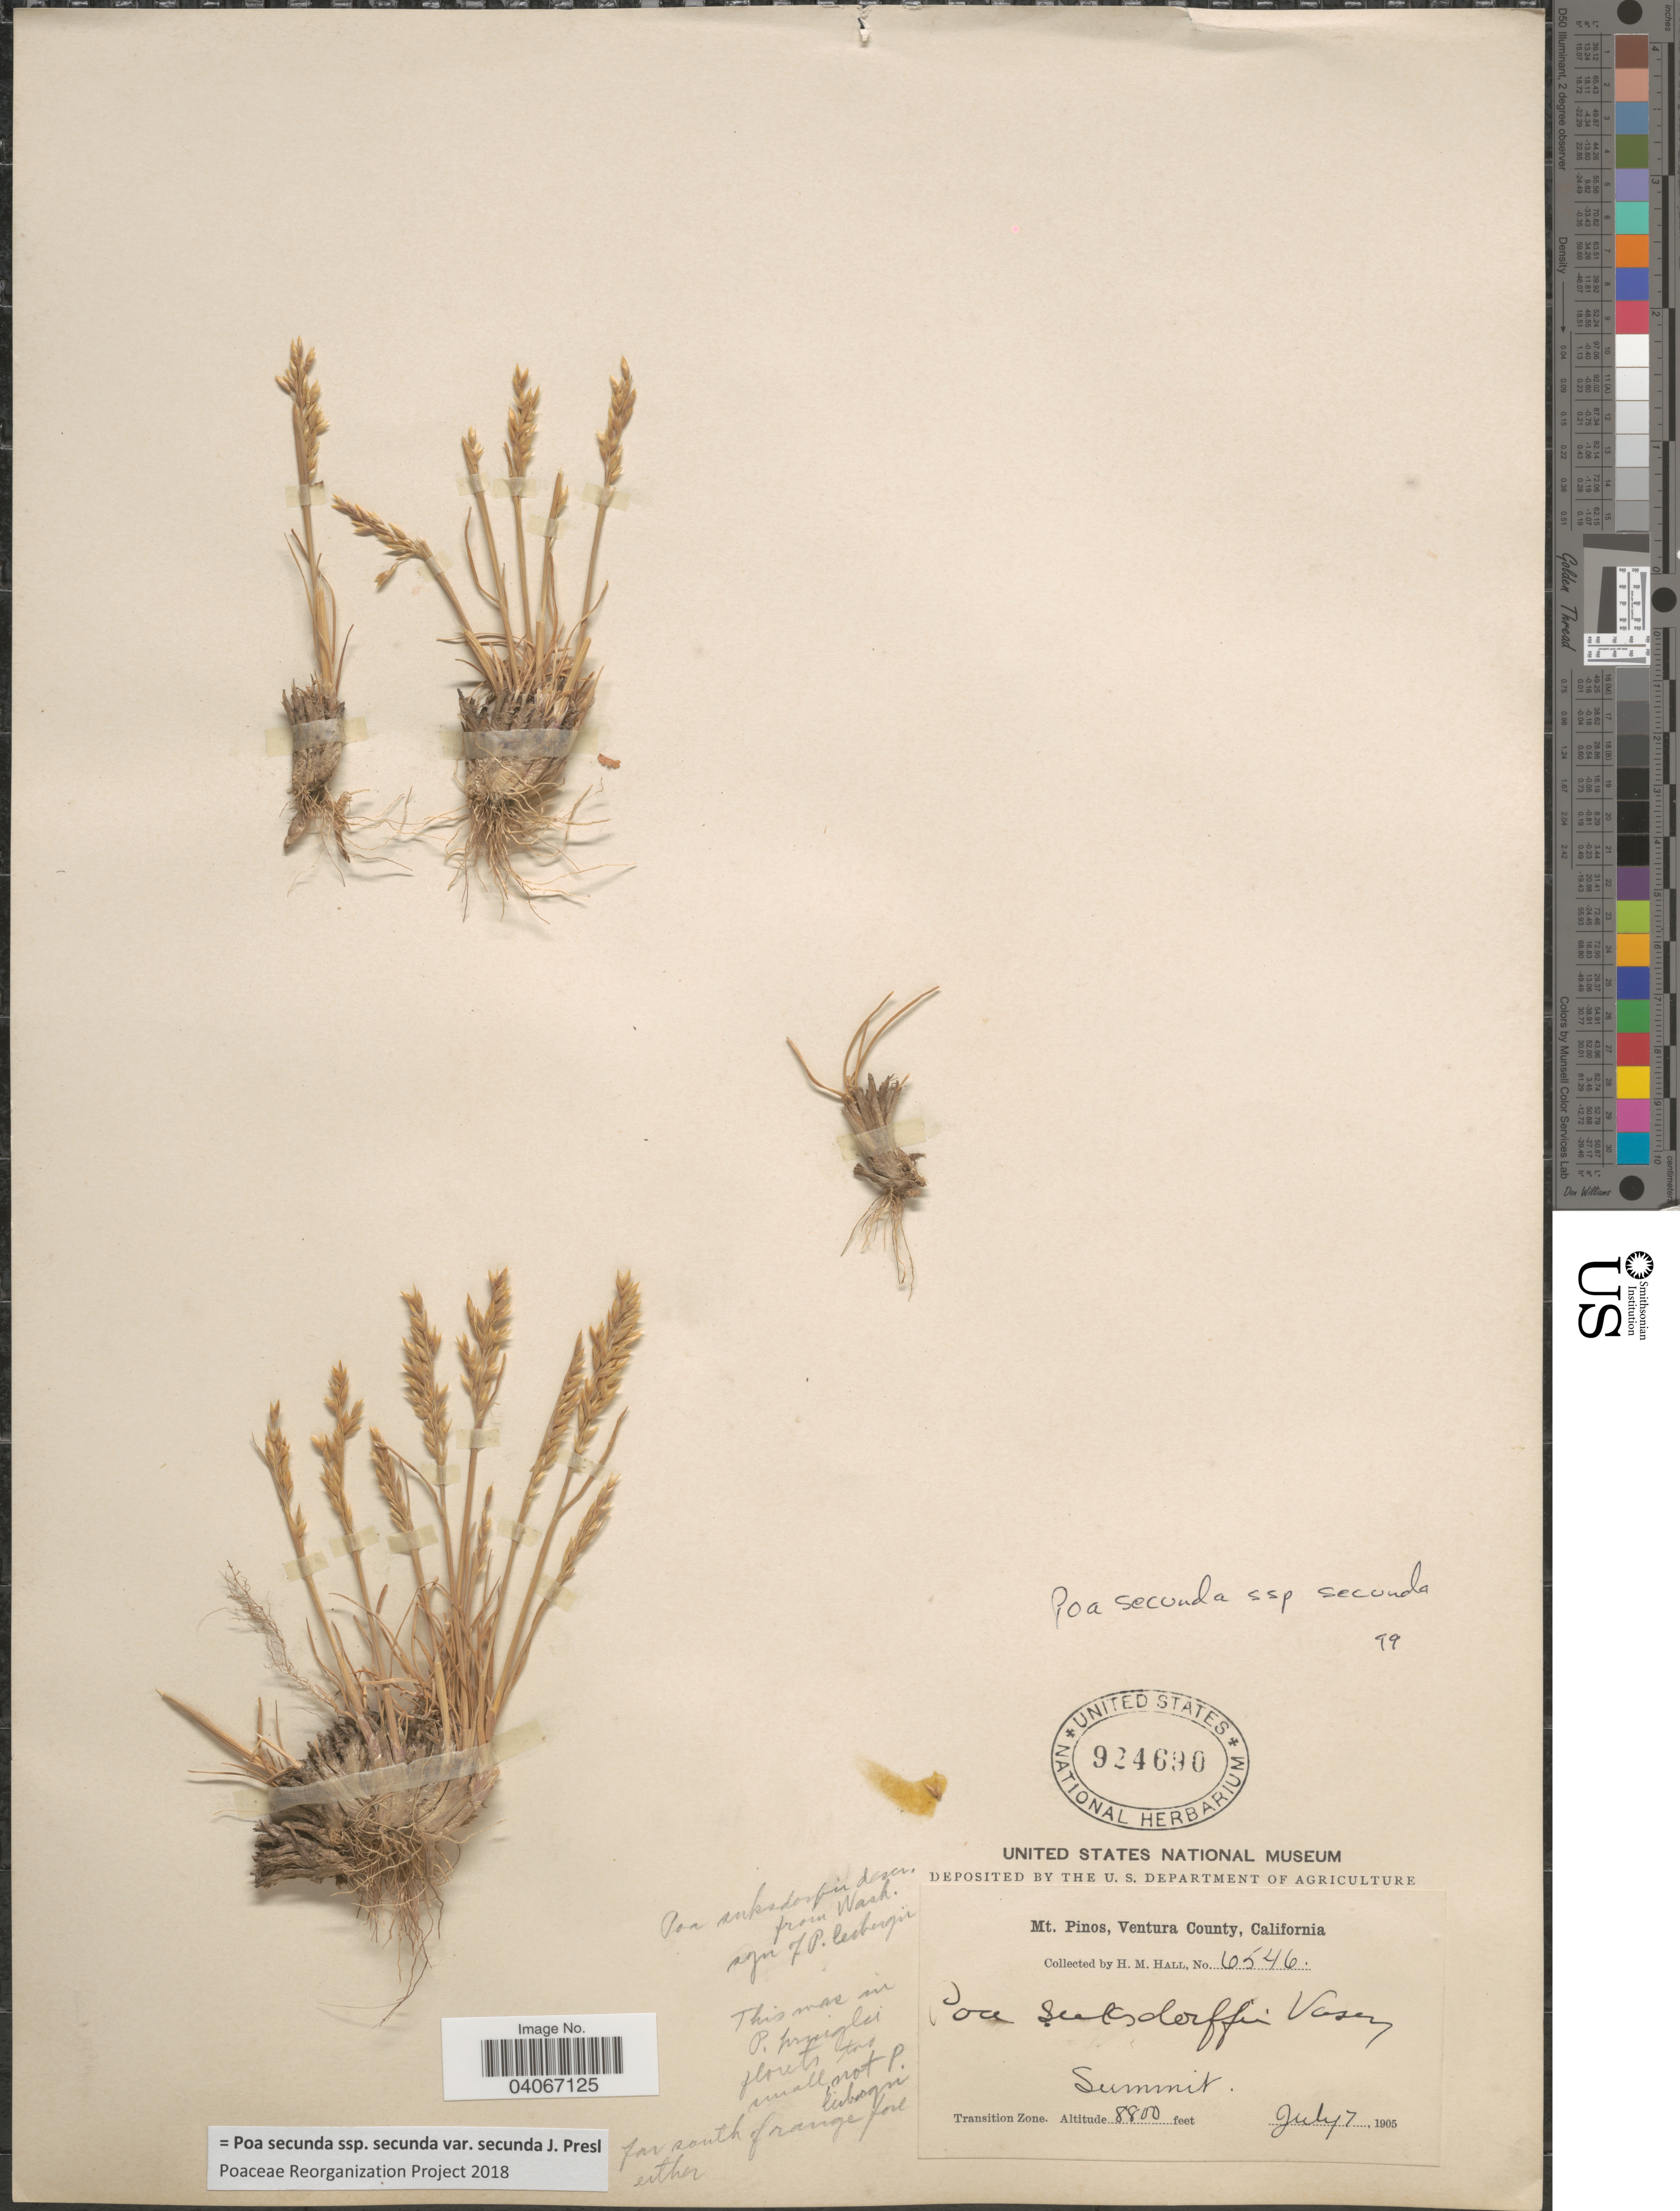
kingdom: Plantae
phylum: Tracheophyta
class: Liliopsida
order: Poales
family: Poaceae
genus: Poa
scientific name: Poa secunda subsp. secunda var. secunda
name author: J. Presl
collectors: H. M. Hall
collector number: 6546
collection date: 1905-07-07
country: United States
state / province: California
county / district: Ventura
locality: Mt. Pinos, Ventura County. Summit. Transition Zone.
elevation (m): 2682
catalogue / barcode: US 924690